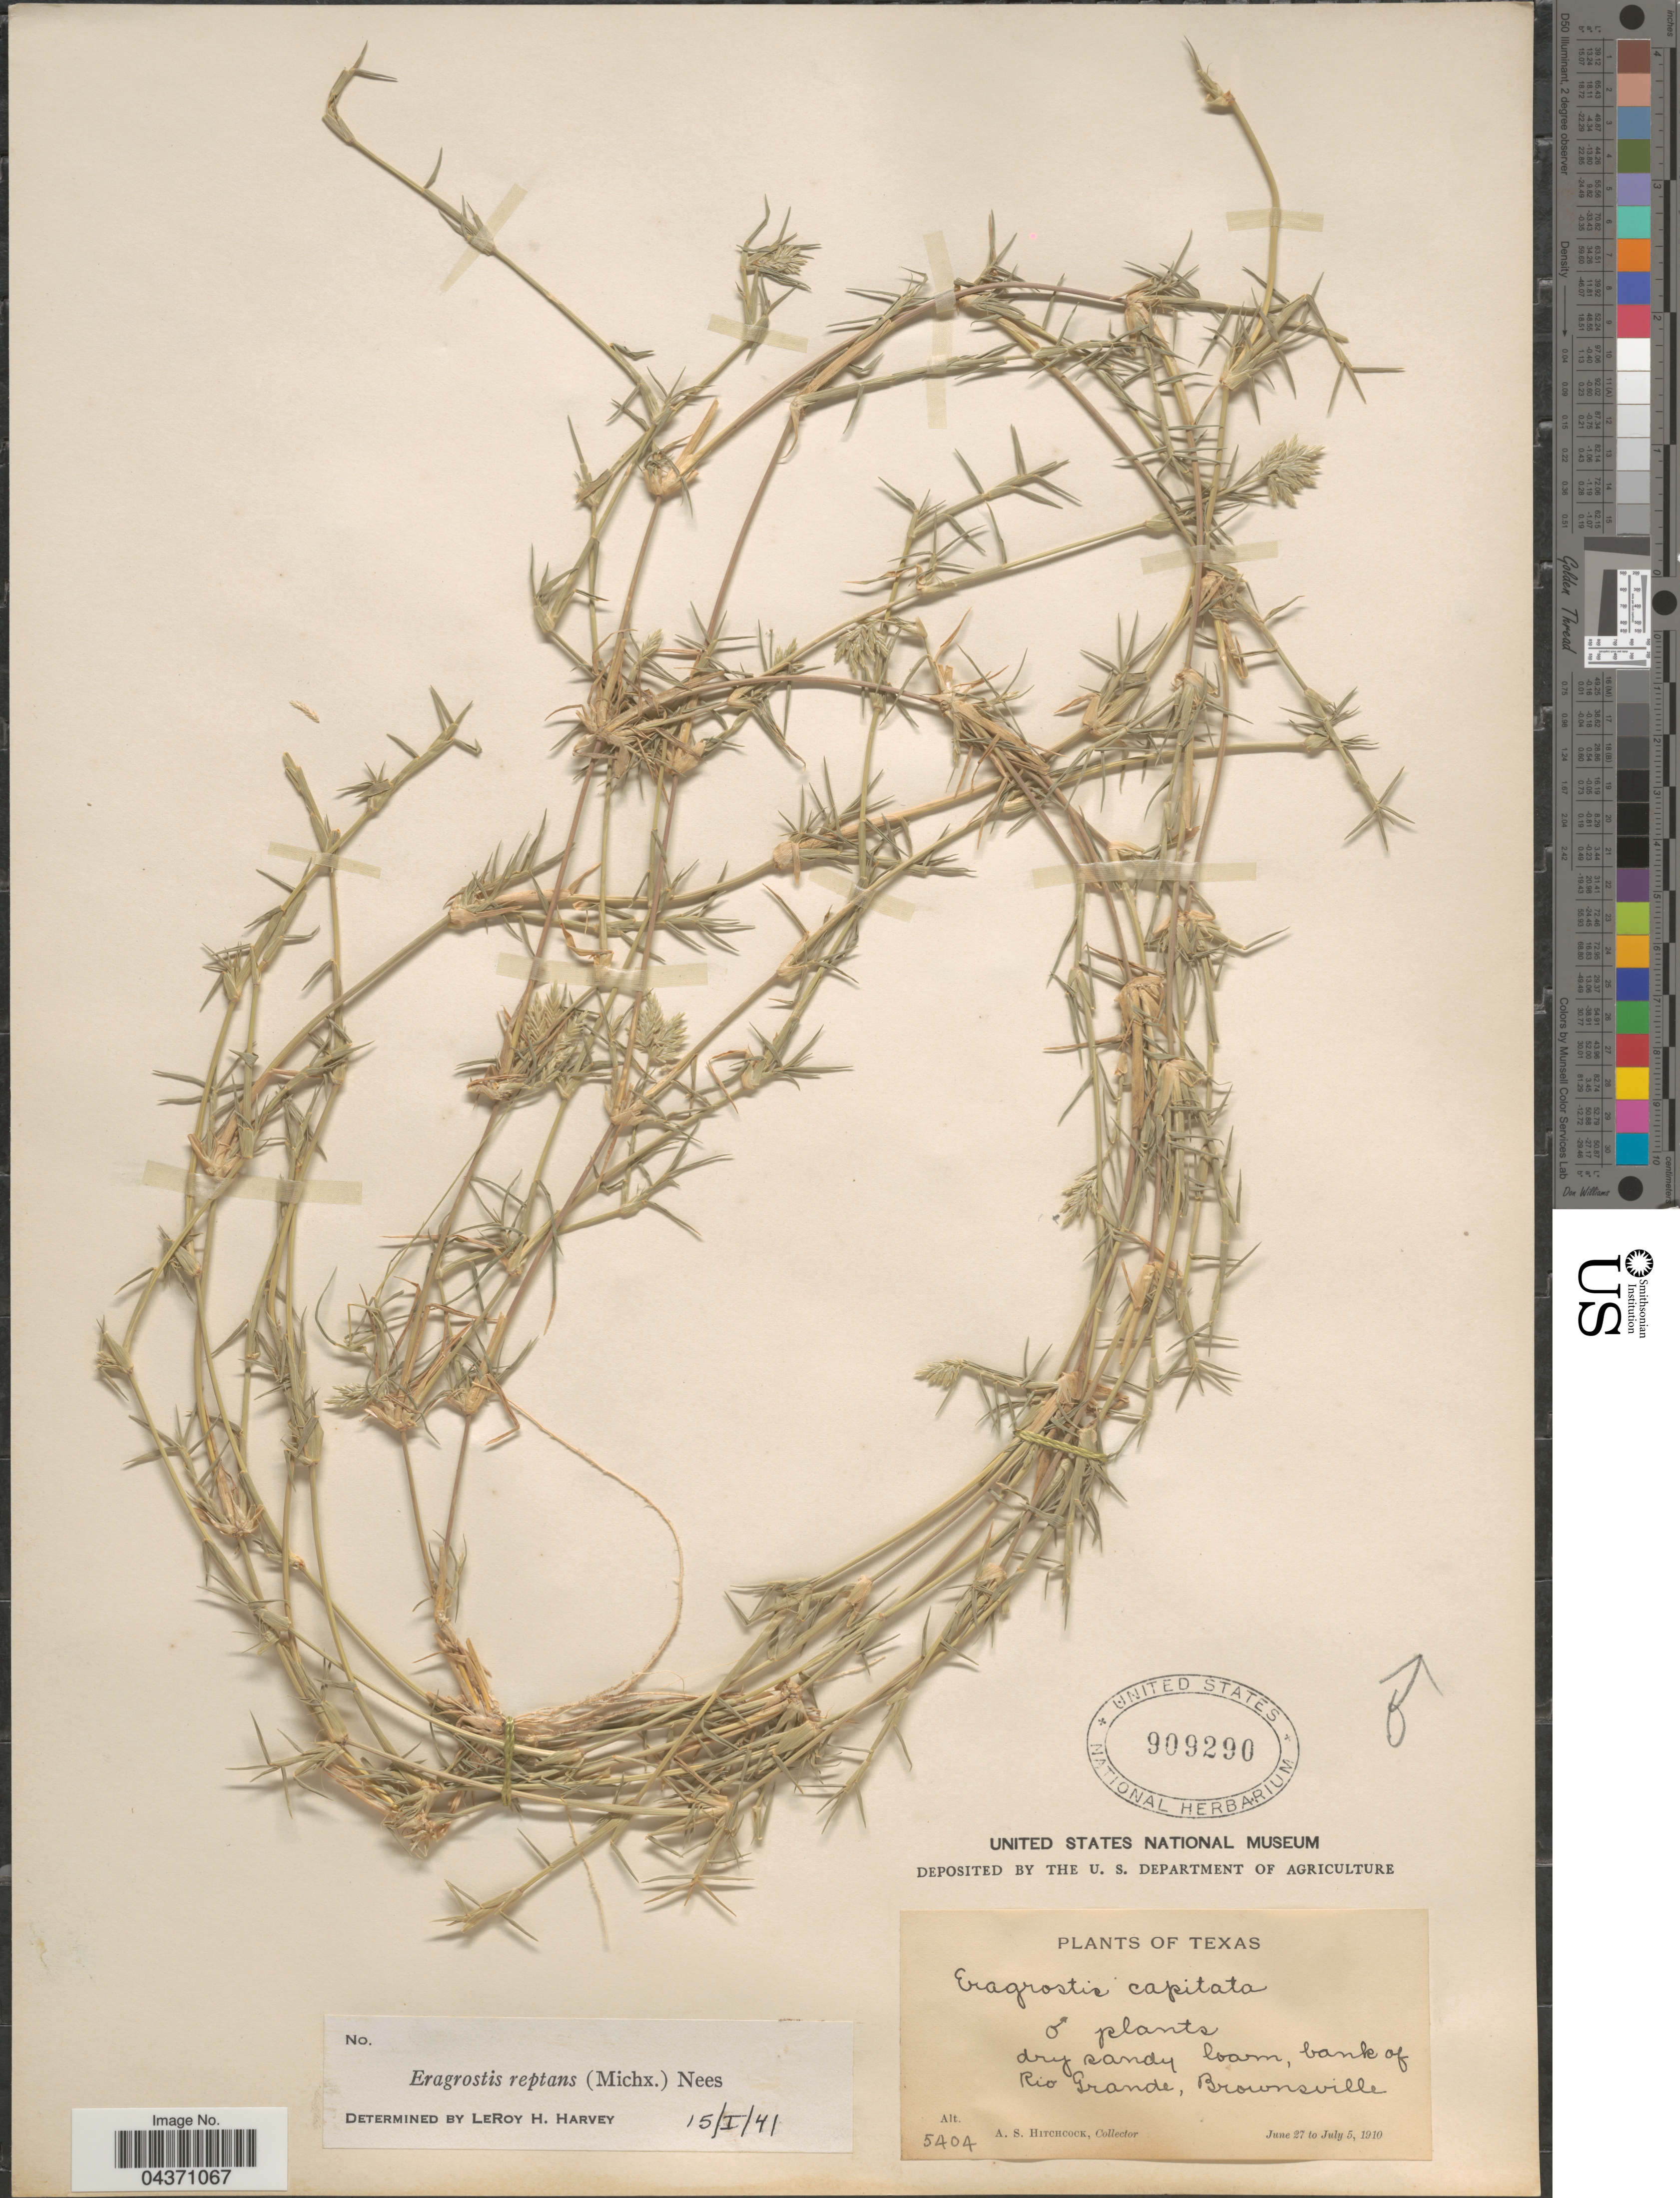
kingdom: Plantae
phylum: Tracheophyta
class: Liliopsida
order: Poales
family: Poaceae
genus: Eragrostis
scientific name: Eragrostis reptans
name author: (Michx.) Nees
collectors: A. S. Hitchcock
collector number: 5404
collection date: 1910-06-27/1910-07-05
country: United States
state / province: Texas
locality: Dry sandy loam, bank of Rio Grande, Brownsville.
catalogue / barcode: US 909290